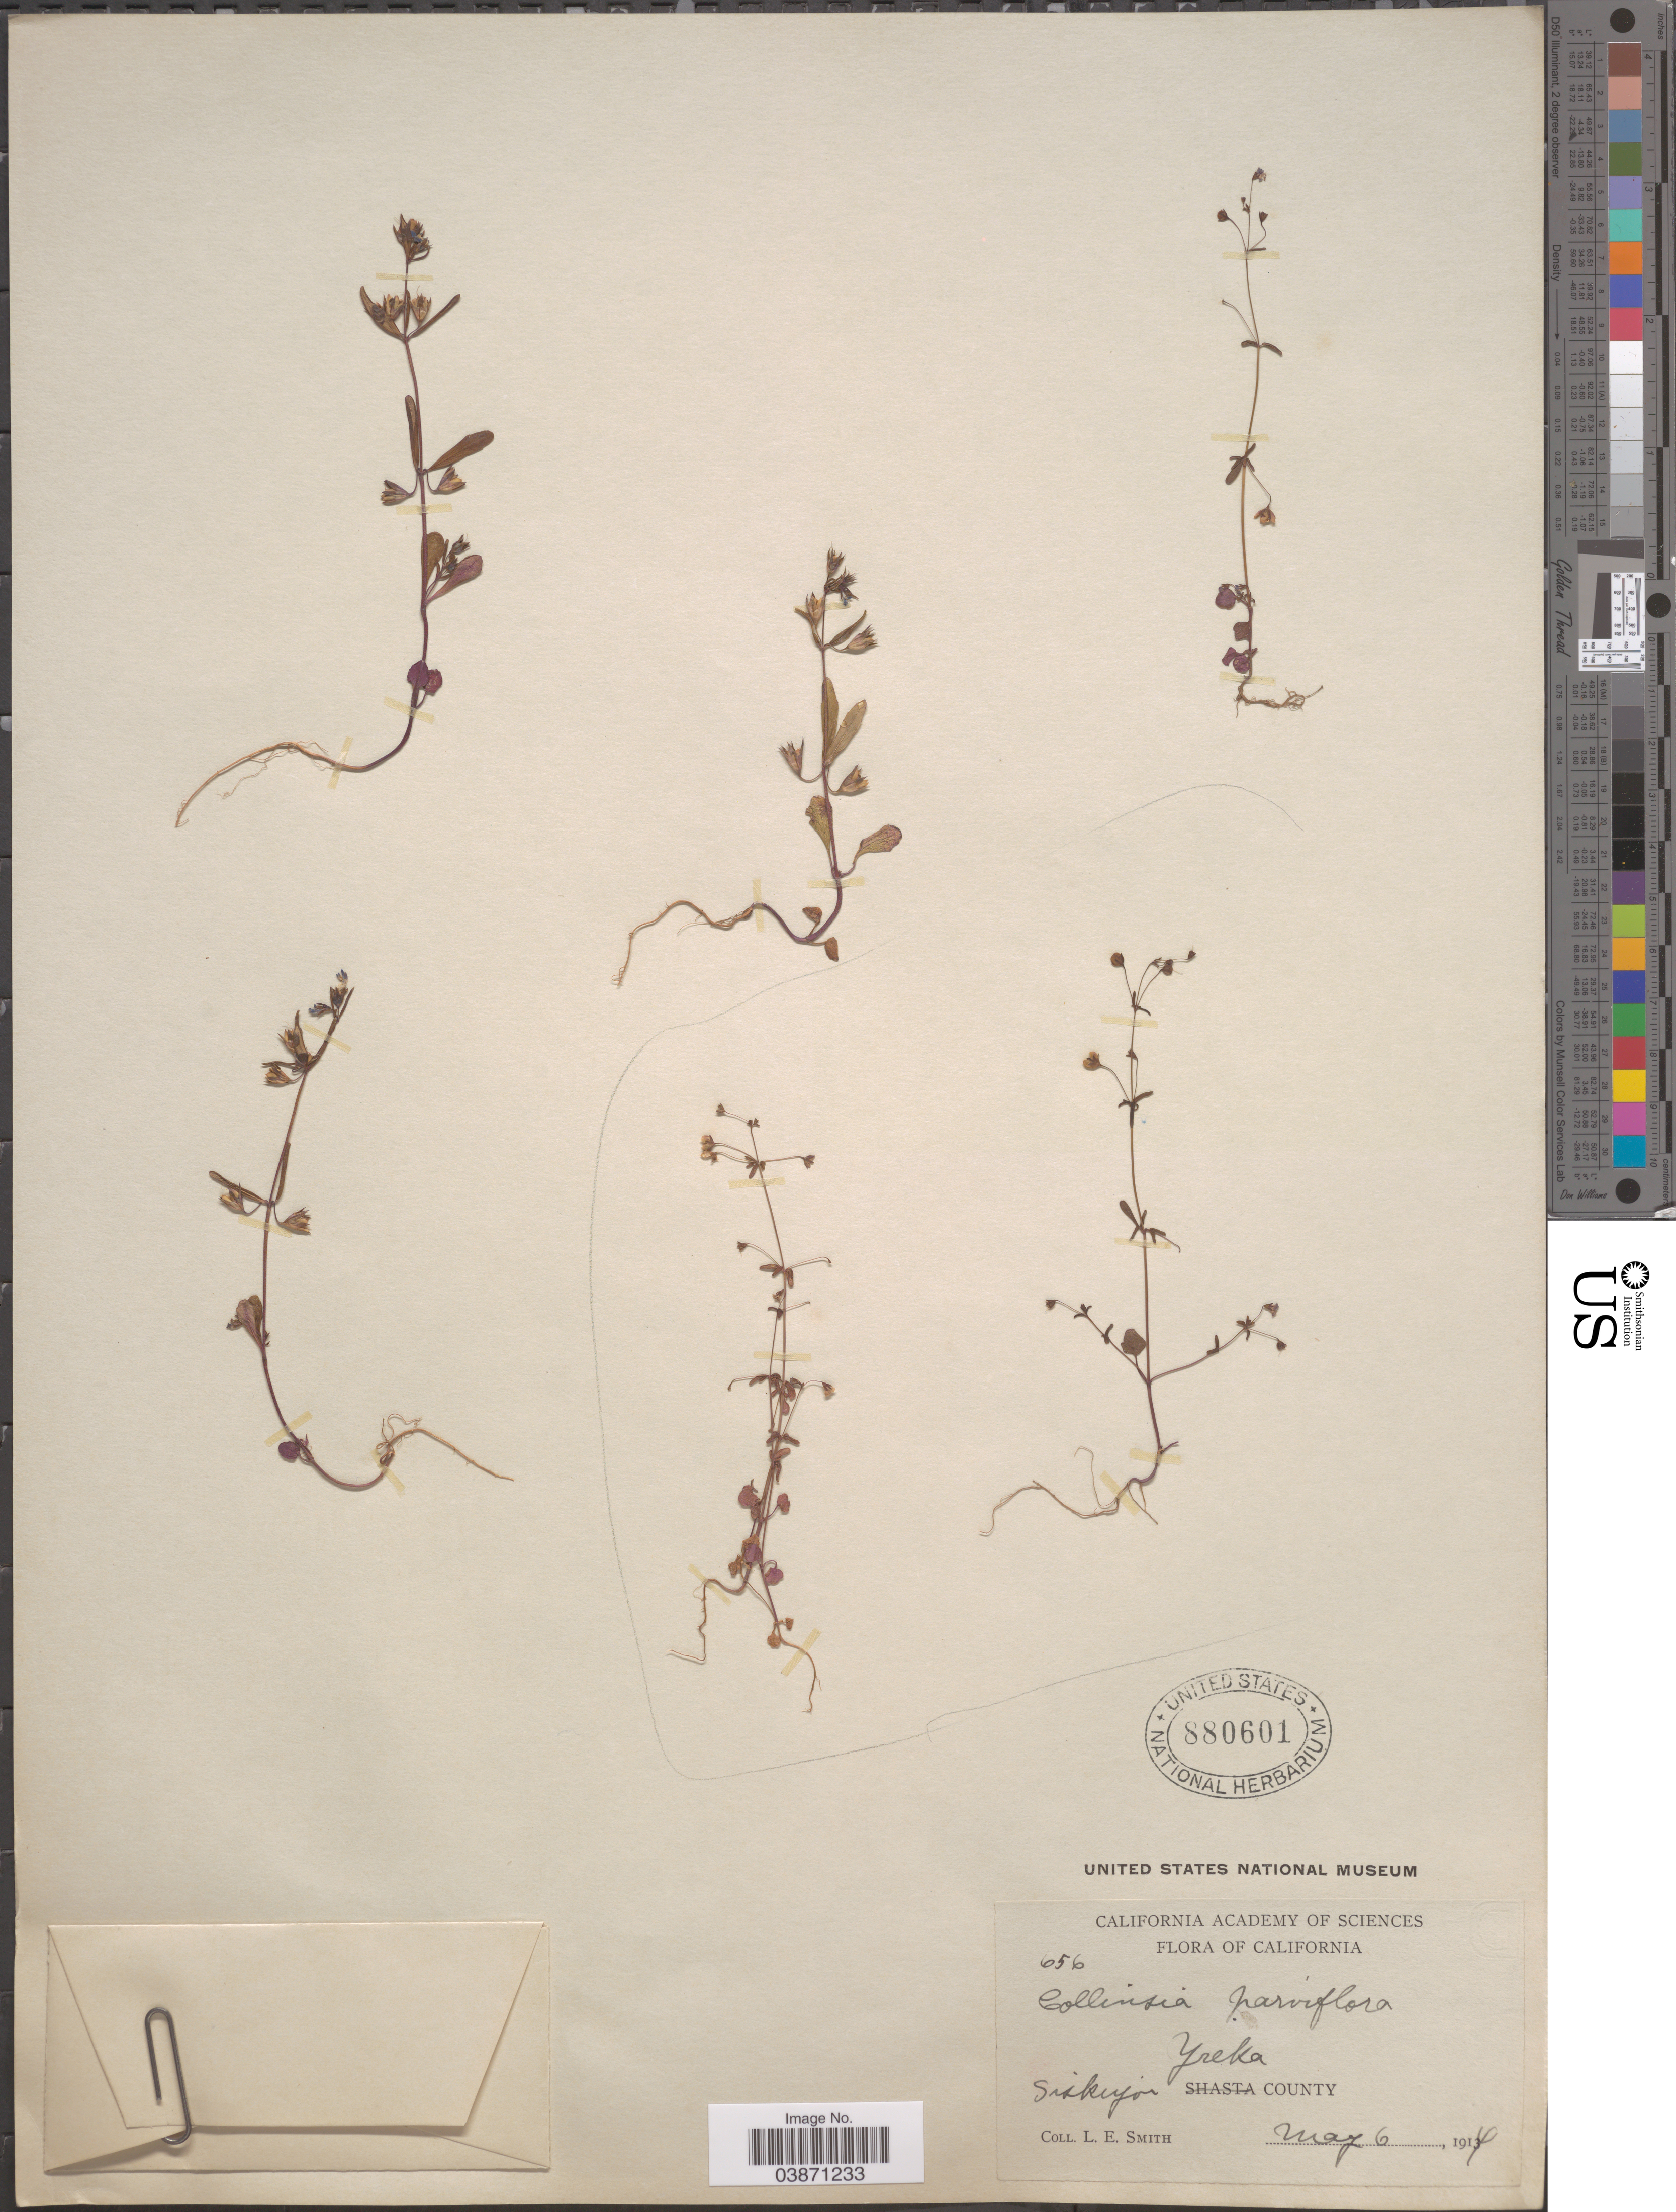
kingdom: Plantae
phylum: Tracheophyta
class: Magnoliopsida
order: Lamiales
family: Plantaginaceae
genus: Collinsia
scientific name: Collinsia parviflora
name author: Douglas ex Lindl.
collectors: L. E. Smith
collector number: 656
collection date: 1914-05-06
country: United States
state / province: California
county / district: Siskiyou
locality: Siskiyou. Yreka County.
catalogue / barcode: US 880601